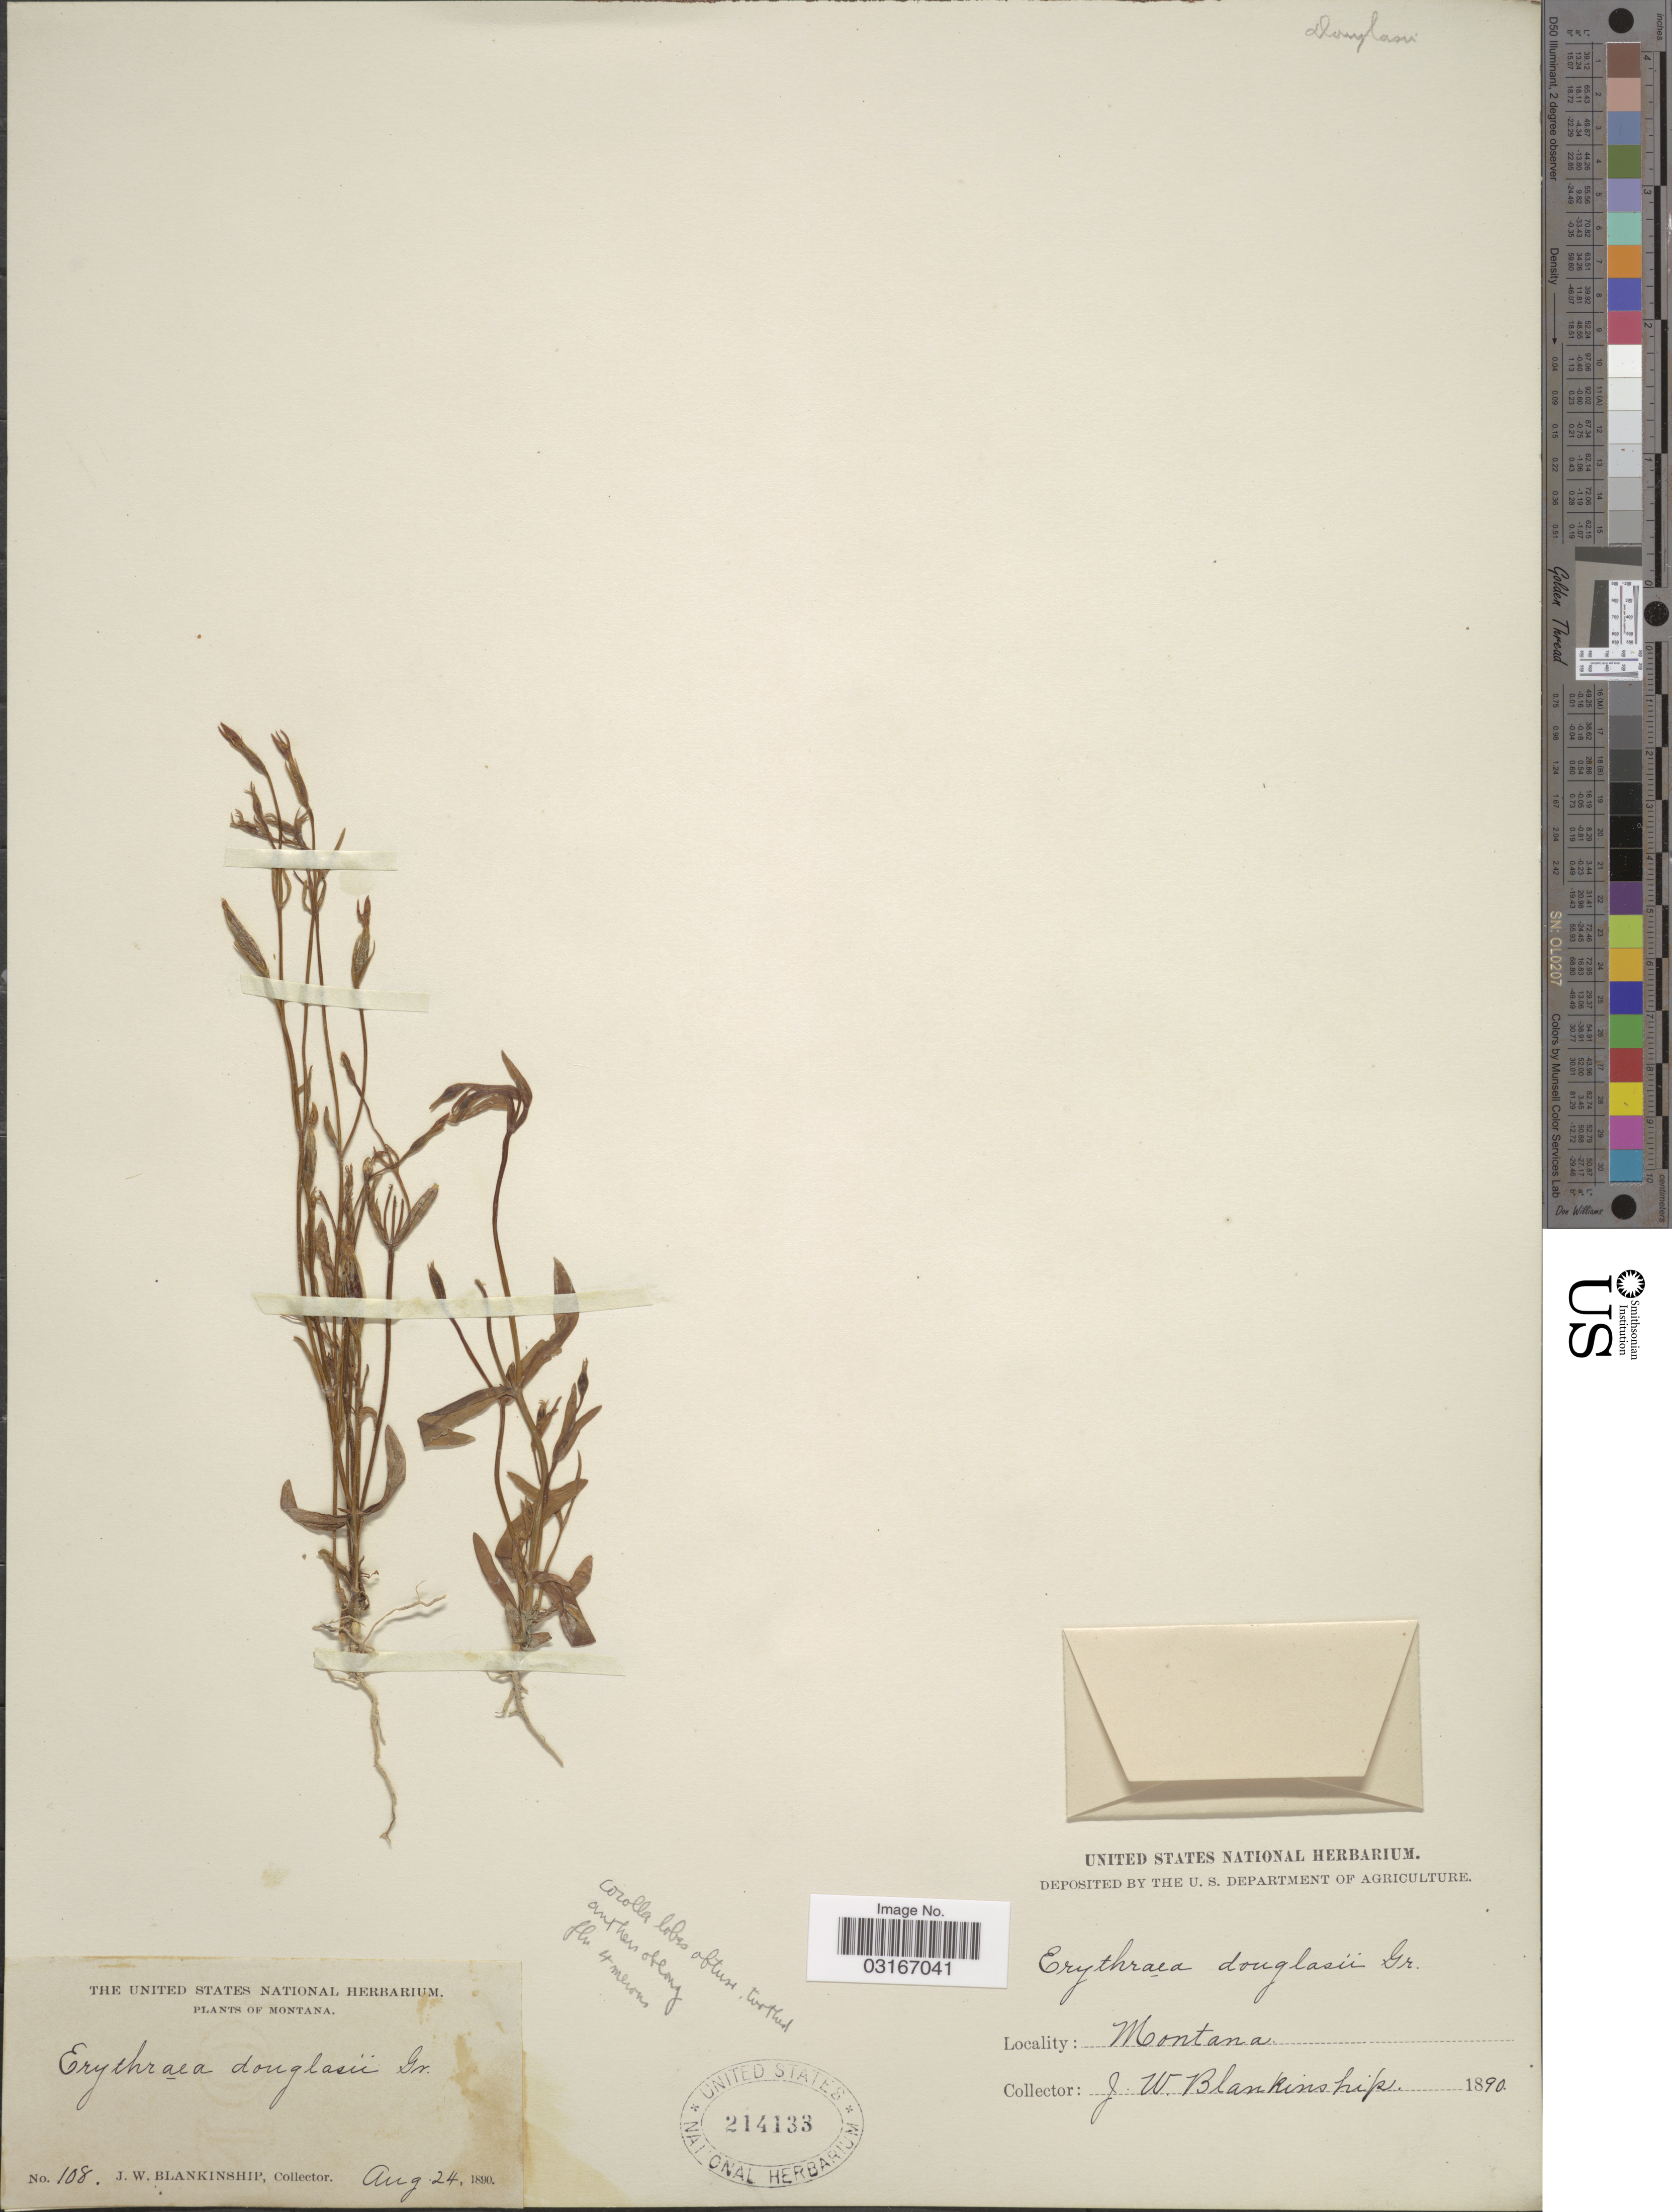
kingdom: Plantae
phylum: Tracheophyta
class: Magnoliopsida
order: Gentianales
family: Gentianaceae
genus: Centaurium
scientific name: Centaurium exaltatum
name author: (Griseb.) W. Wight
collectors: J. W. Blankinship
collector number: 108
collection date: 1890-08-24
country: United States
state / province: Montana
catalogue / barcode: US 214133